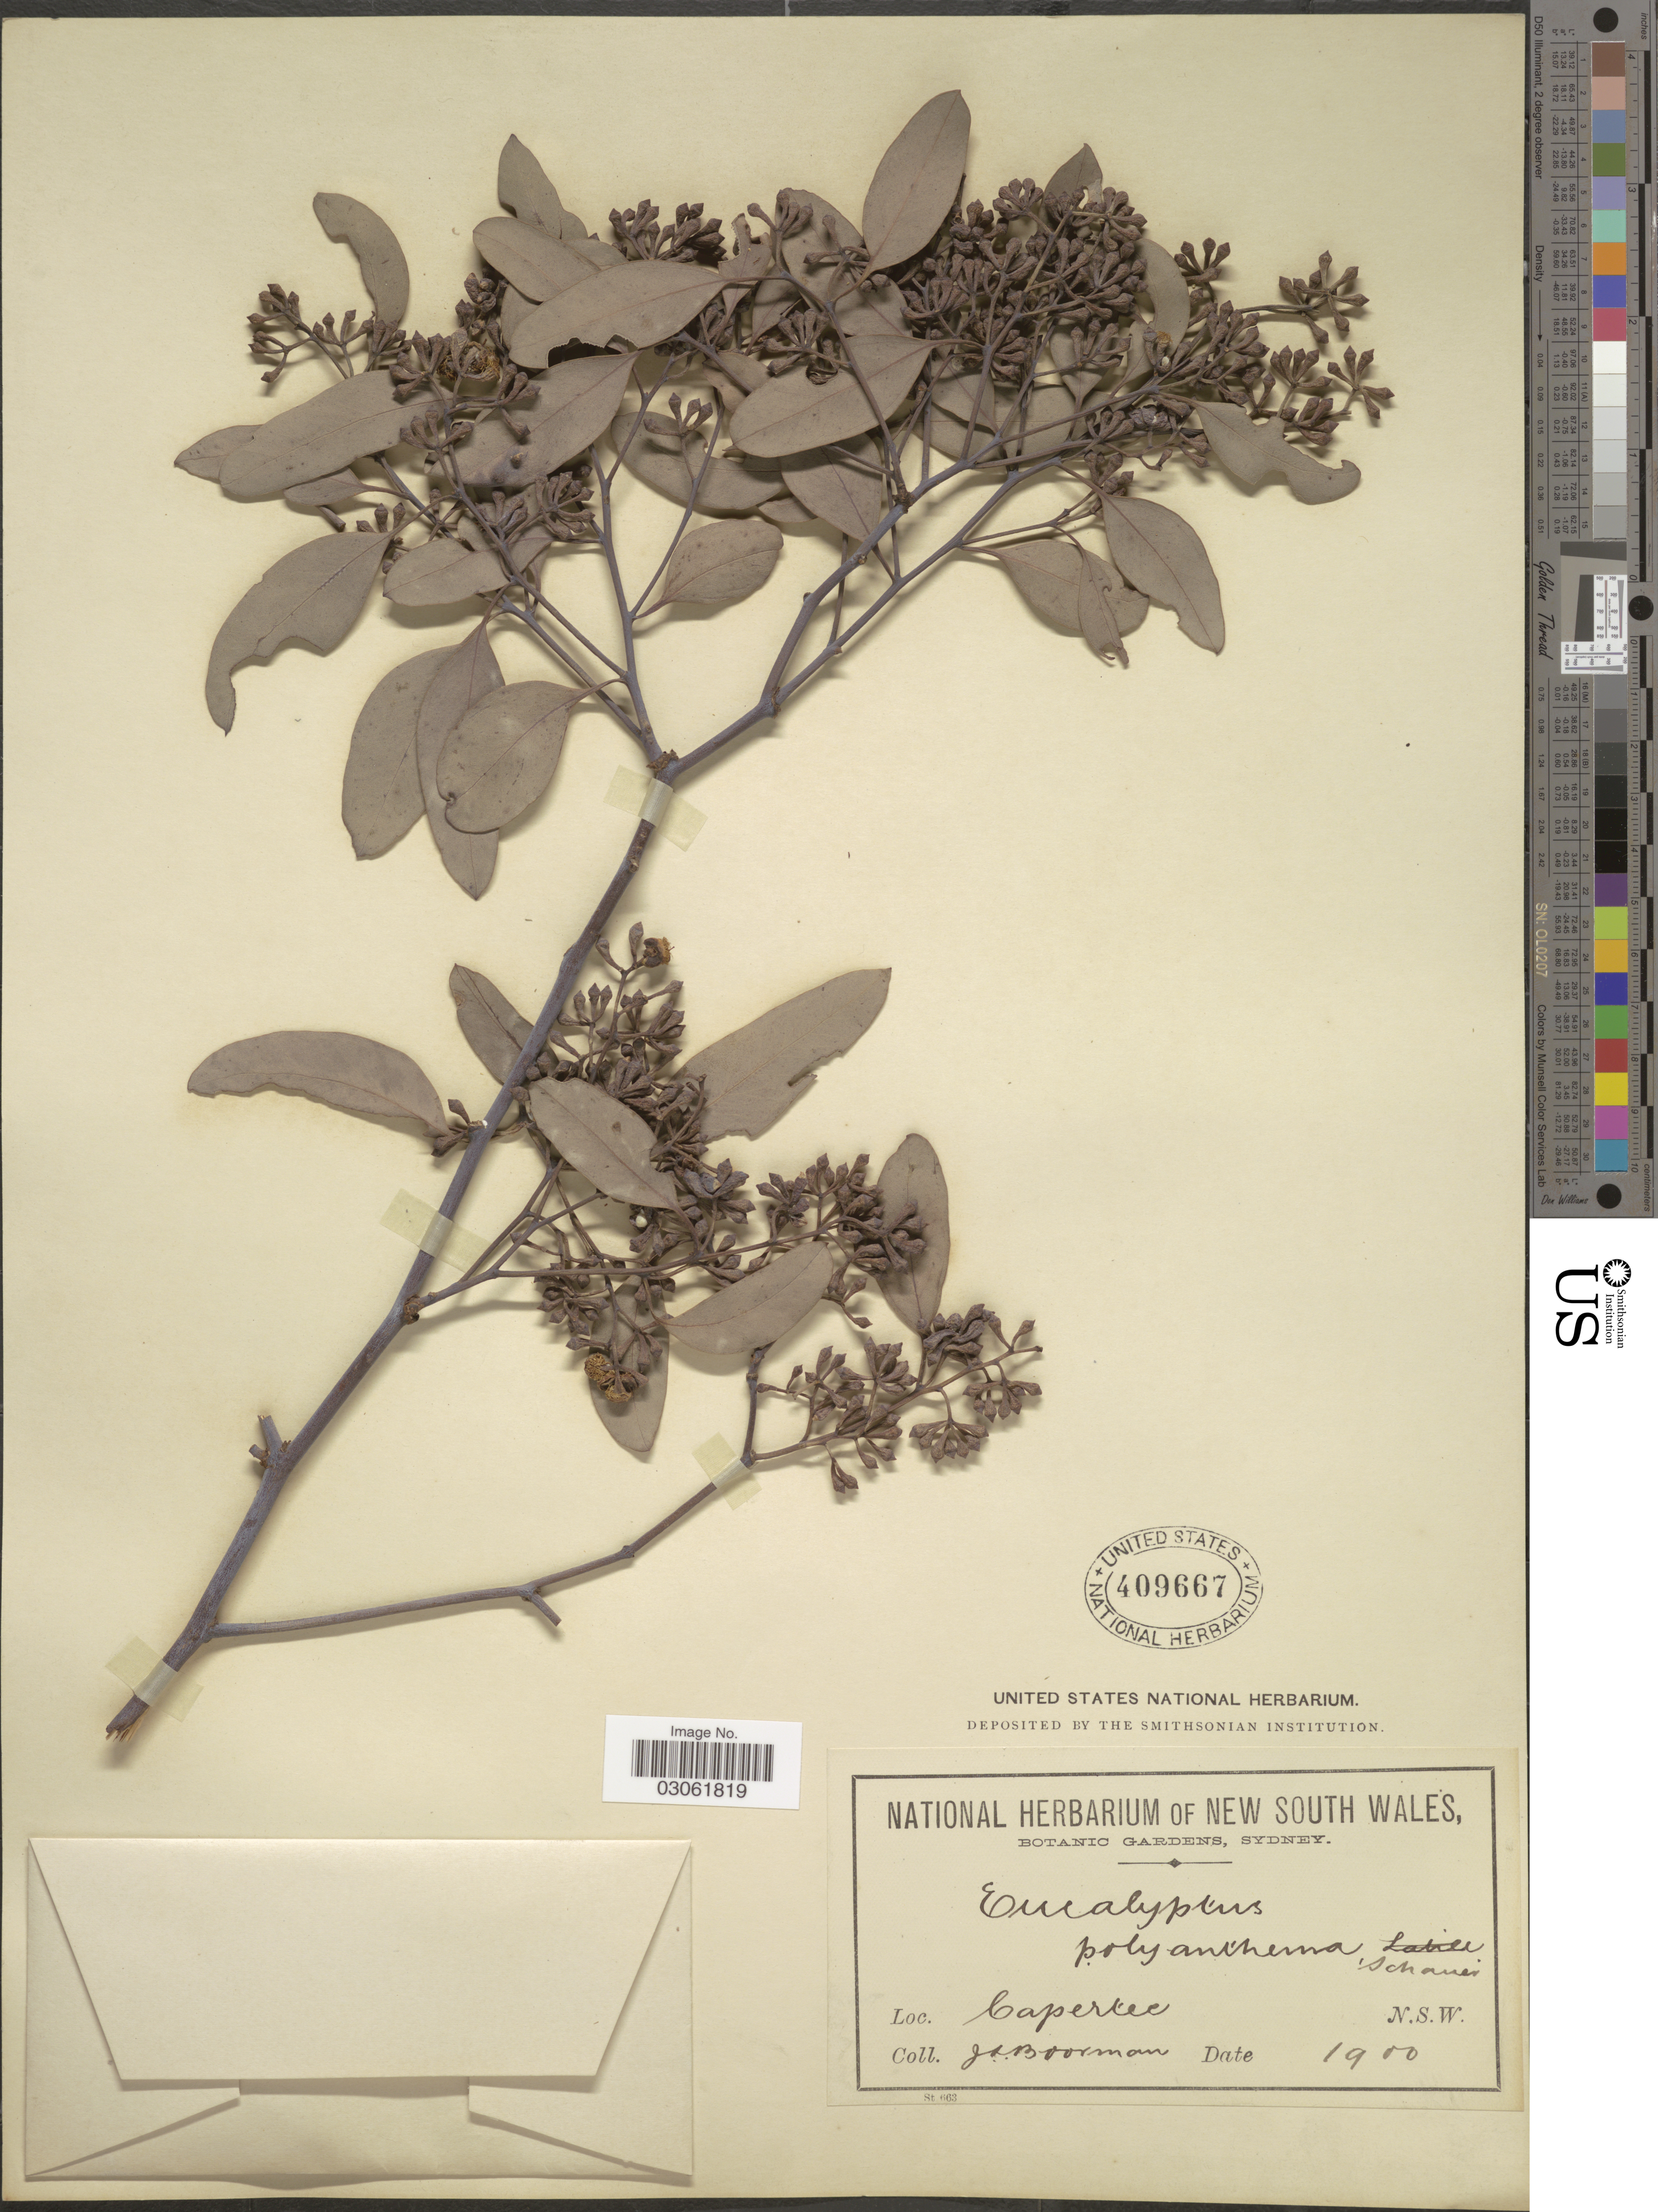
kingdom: Plantae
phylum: Tracheophyta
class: Magnoliopsida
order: Myrtales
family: Myrtaceae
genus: Eucalyptus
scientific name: Eucalyptus polyanthemos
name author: Schauer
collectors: J. Boorman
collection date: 1900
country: Australia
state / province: New South Wales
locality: Capertee.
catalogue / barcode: US 409667